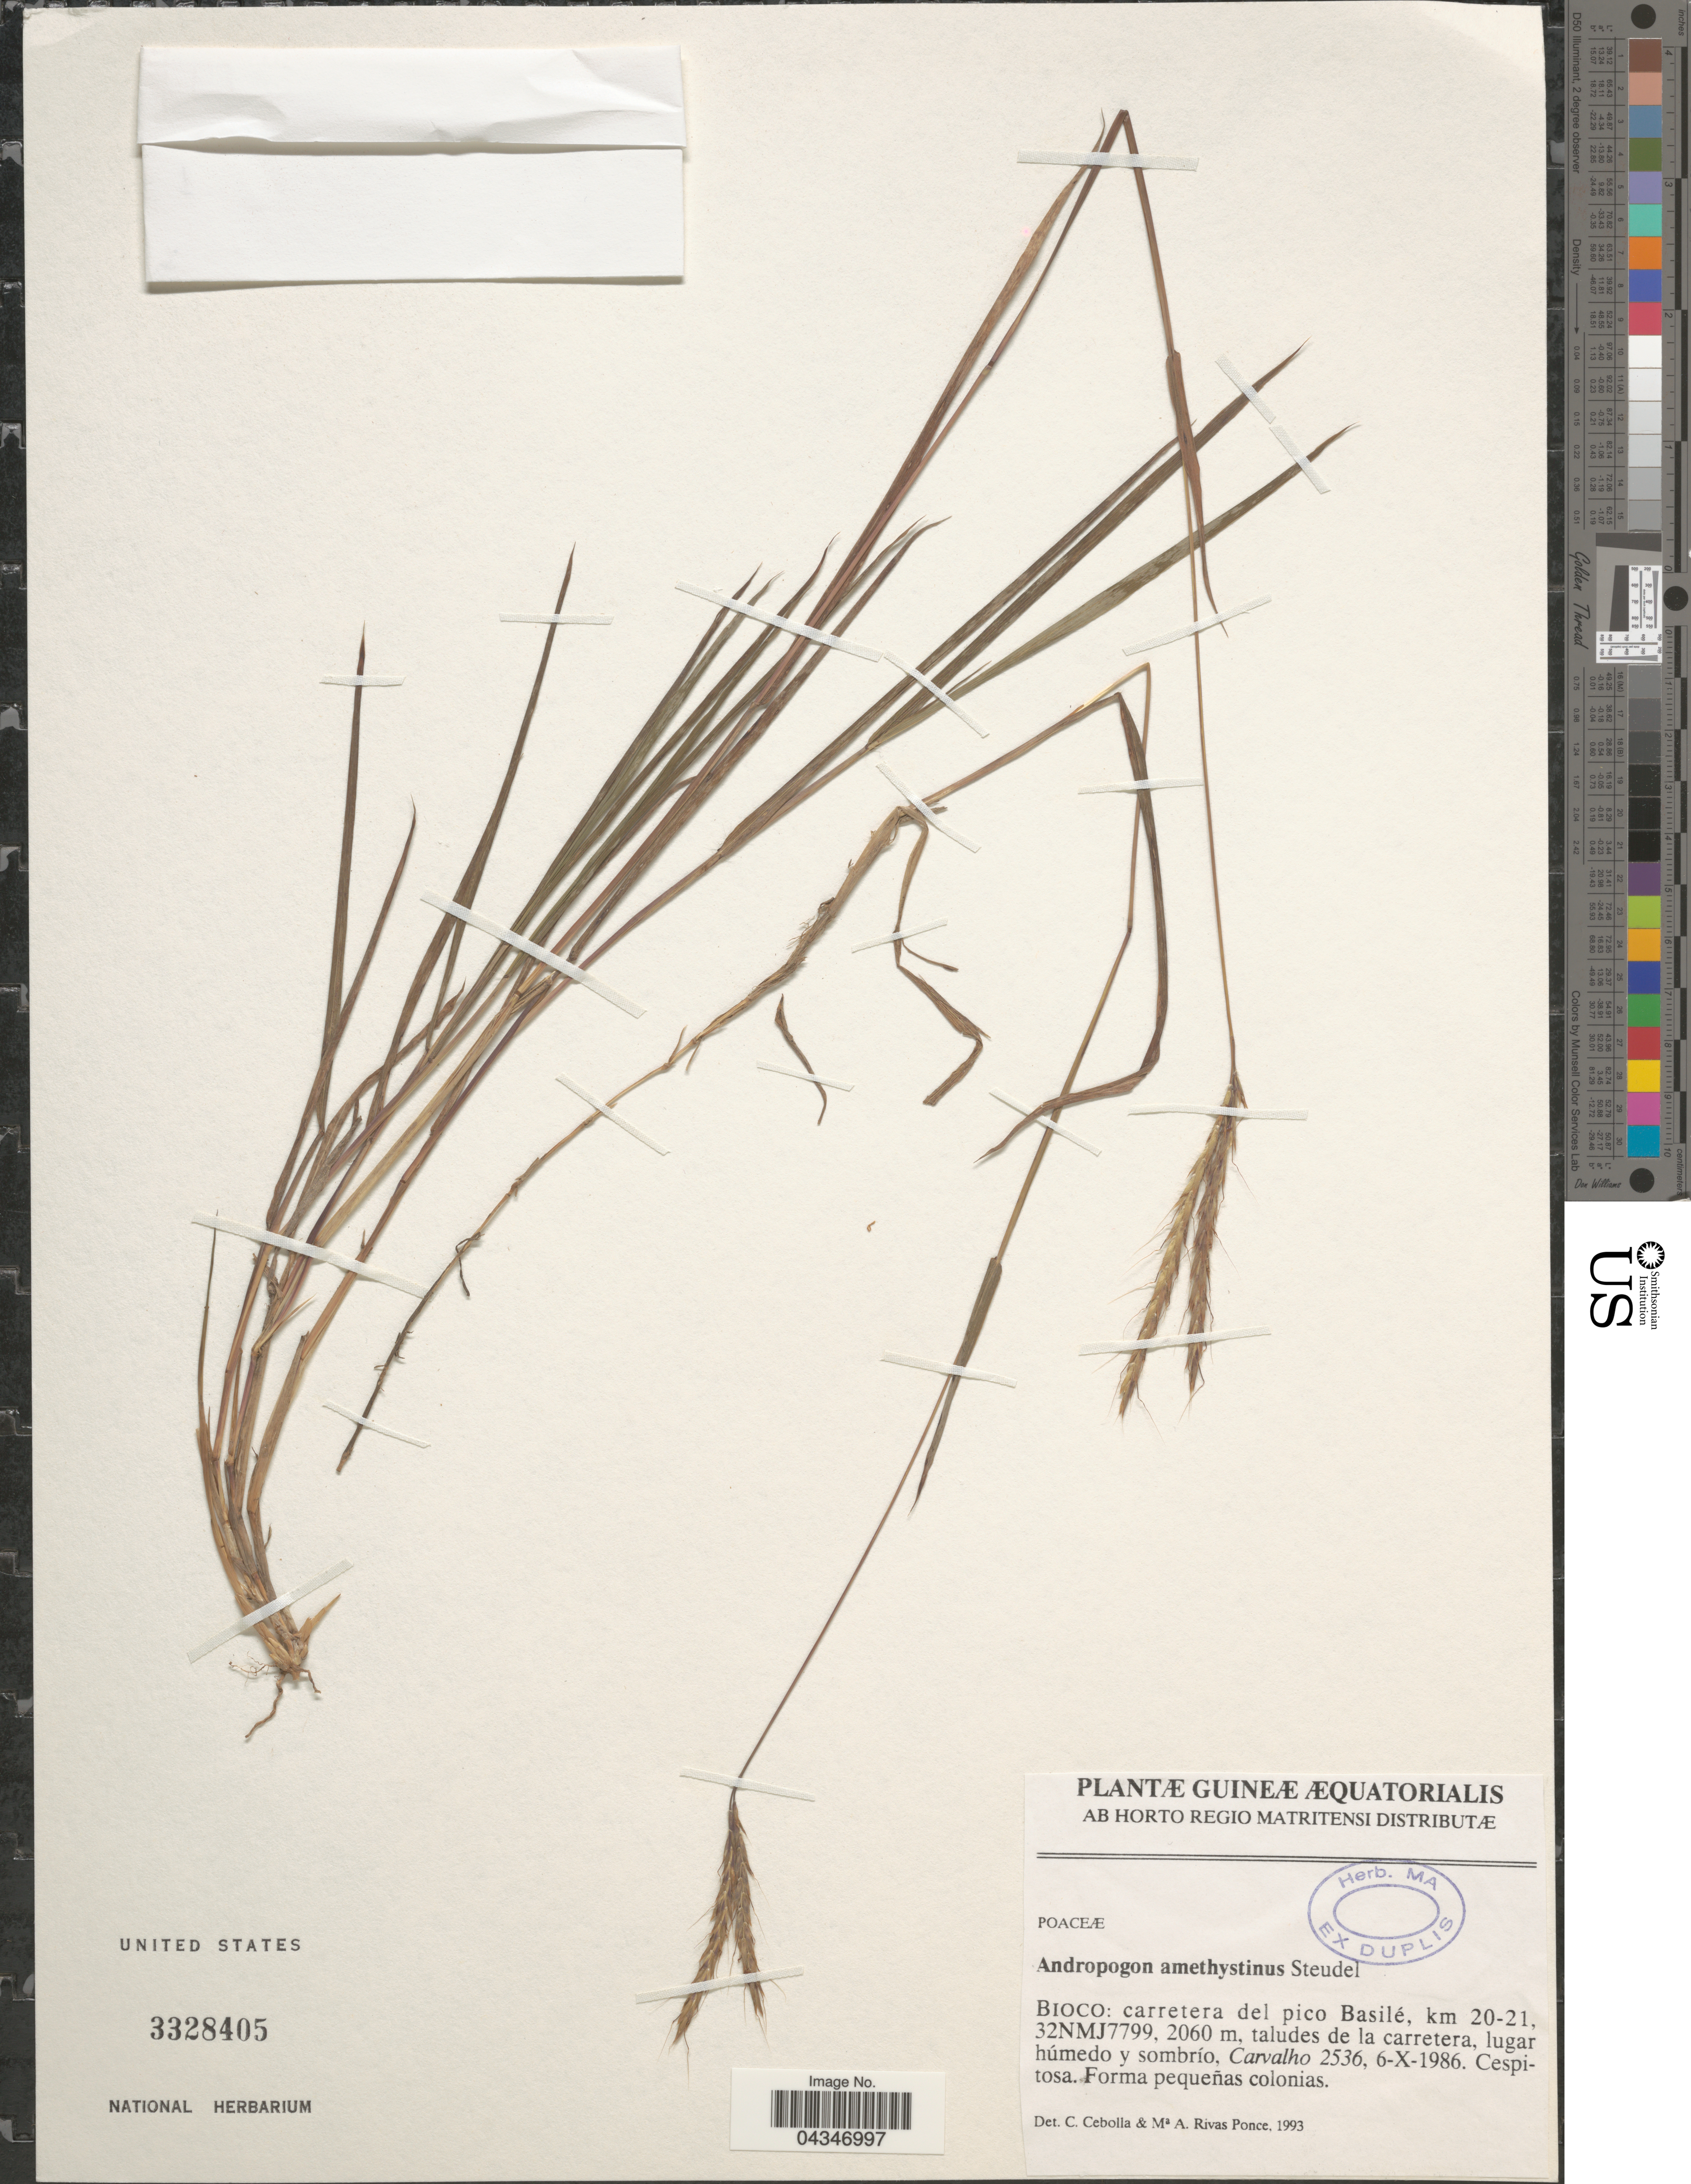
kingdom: Plantae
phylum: Tracheophyta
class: Liliopsida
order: Poales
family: Poaceae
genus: Andropogon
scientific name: Andropogon amethystinus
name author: Steud.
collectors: Carvalho, --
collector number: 2536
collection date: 1986-10-06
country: Equatorial Guinea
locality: Guineæ Æquatorialis. Bioco: carretera del pico Basilé, km 20-21, 32NMJ7799, taludes de la carretera.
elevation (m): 2060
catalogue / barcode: US 3328405